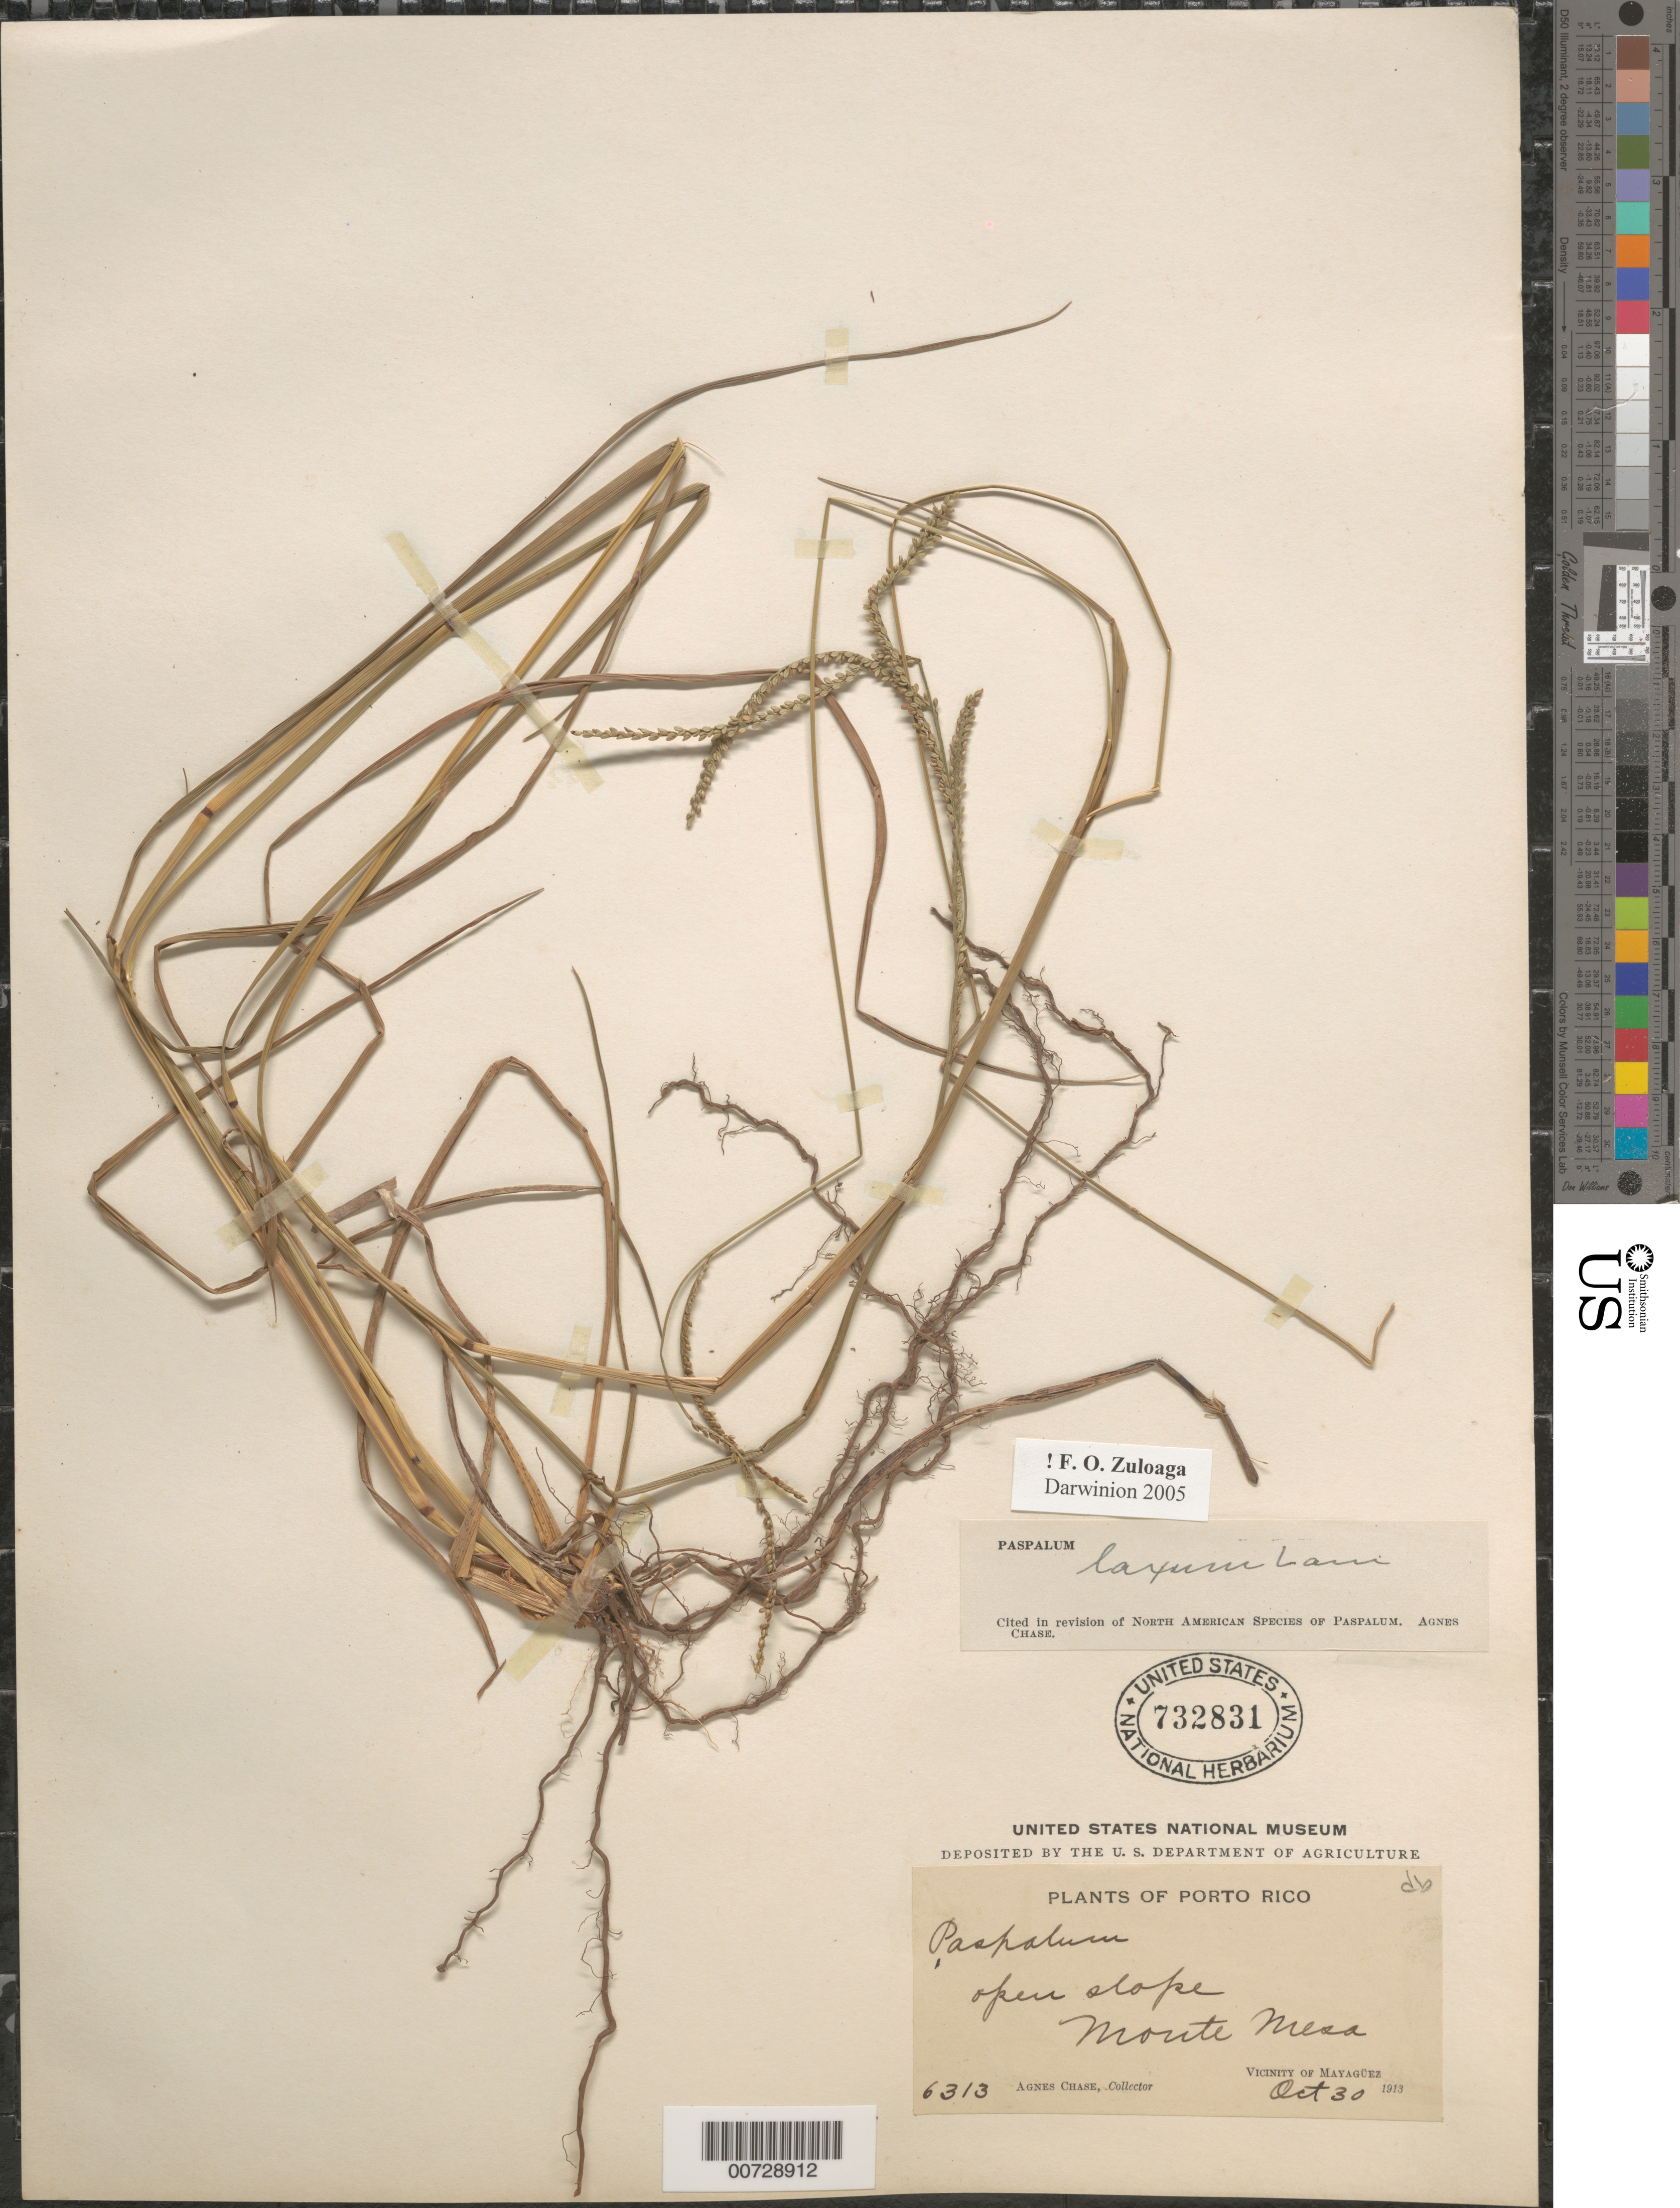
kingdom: Plantae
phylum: Tracheophyta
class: Liliopsida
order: Poales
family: Poaceae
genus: Paspalum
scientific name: Paspalum laxum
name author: Lam.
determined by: Chase, [M.] Agnes, (US)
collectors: A. Chase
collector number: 6313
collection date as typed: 30 Oct 1913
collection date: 1913-10-30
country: Puerto Rico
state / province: Mayagüez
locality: Monte Mesa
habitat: Open slope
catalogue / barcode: US 732831